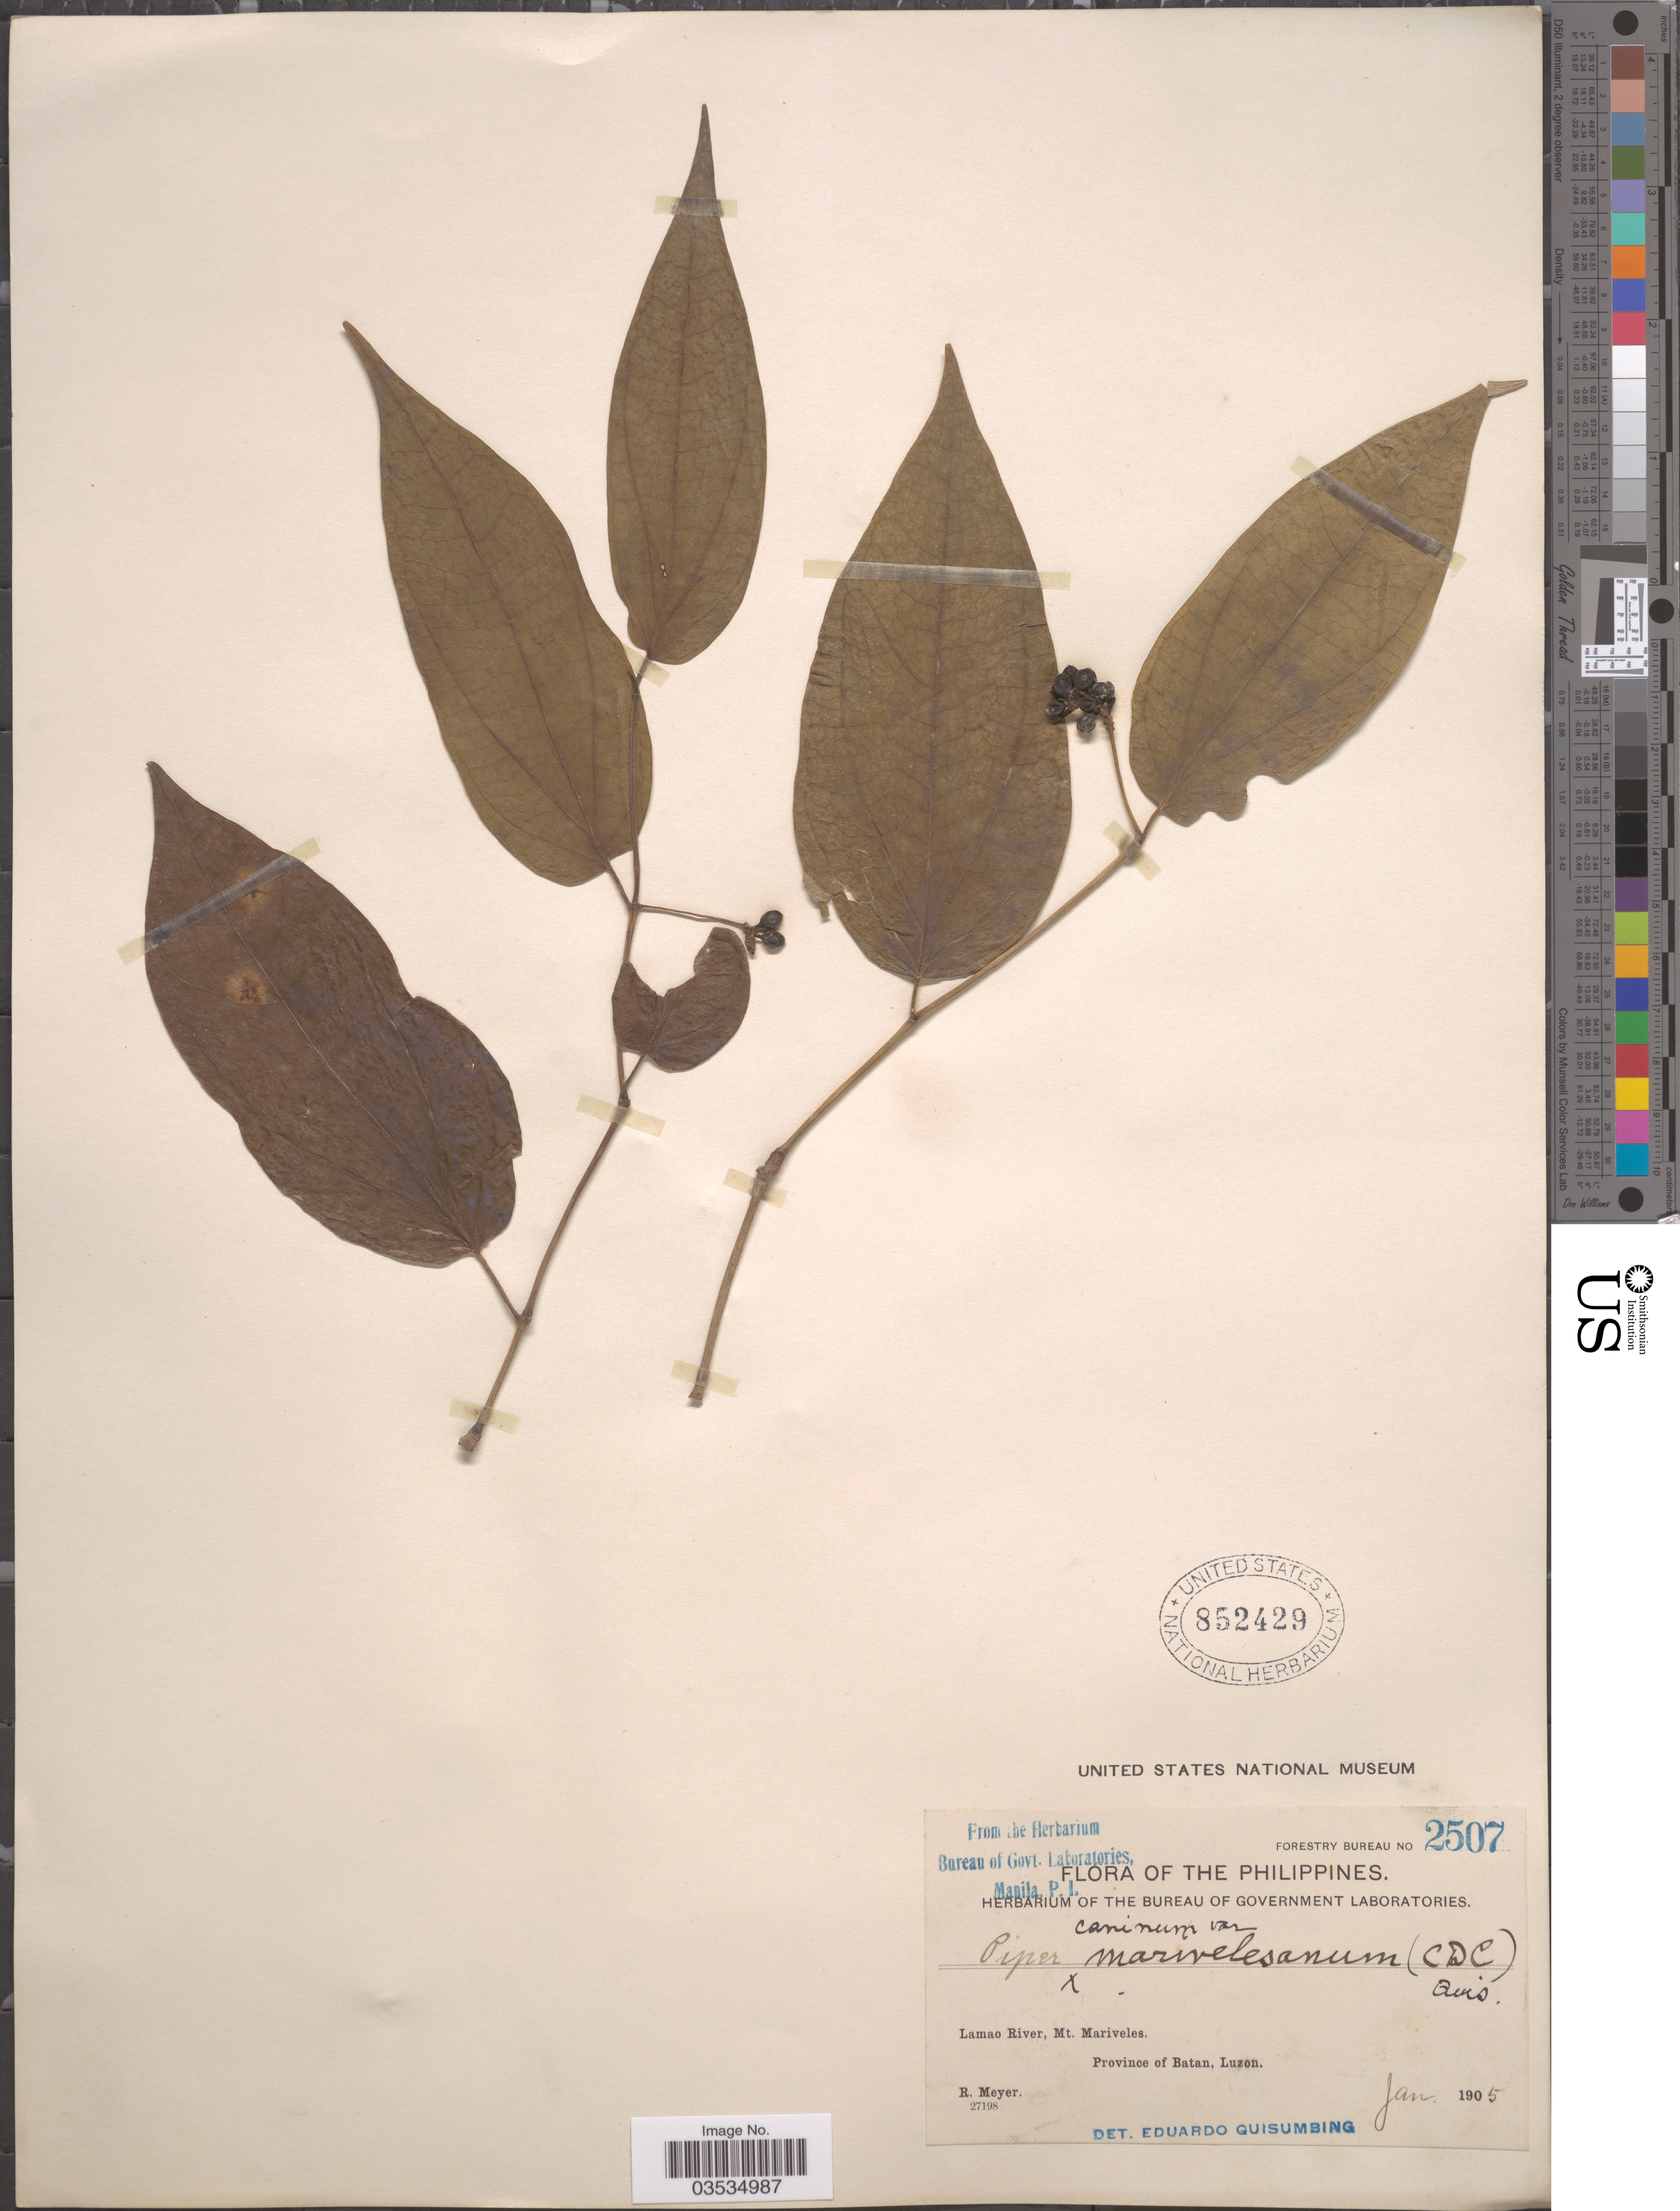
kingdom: Plantae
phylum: Tracheophyta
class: Magnoliopsida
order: Piperales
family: Piperaceae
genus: Piper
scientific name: Piper viminale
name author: Opiz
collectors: R. Meyer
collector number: Forestry Bureau 2507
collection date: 1905-01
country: Philippines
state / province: Cagayan Valley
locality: Lamao River, Mt. Mariveles. Province of Batan, Luzon.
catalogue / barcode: US 852429